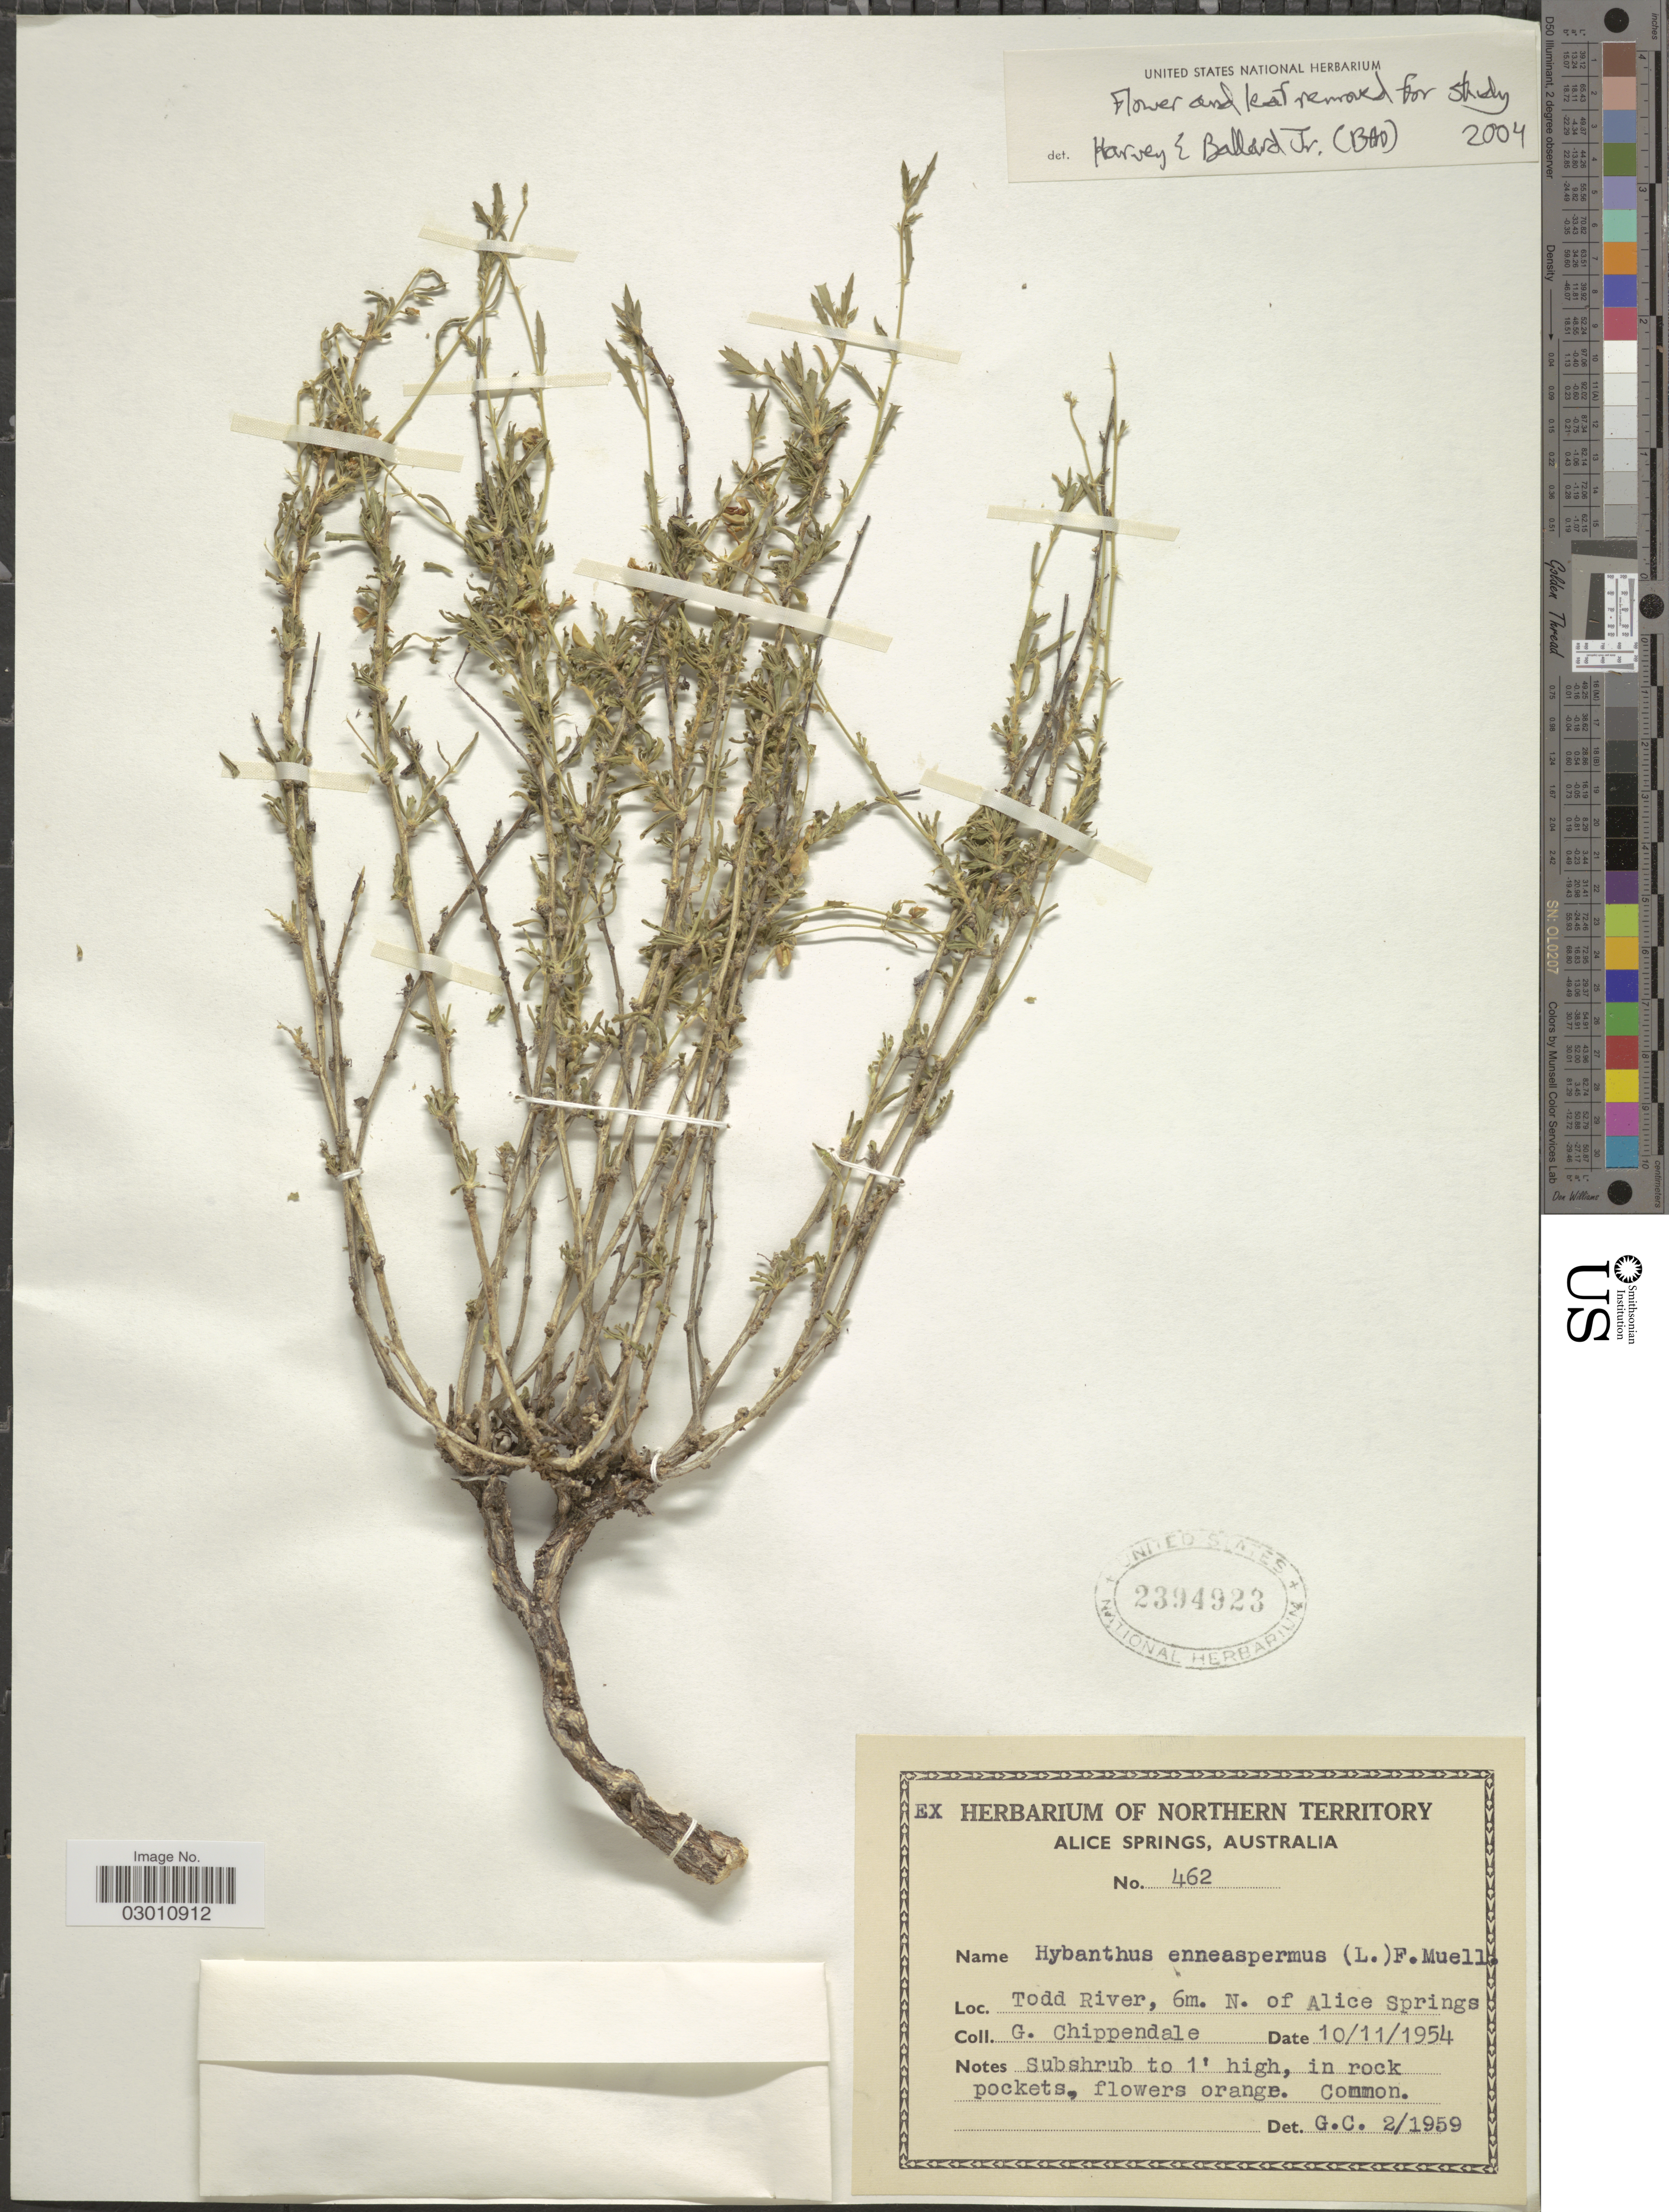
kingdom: Plantae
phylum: Tracheophyta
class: Magnoliopsida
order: Malpighiales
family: Violaceae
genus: Pigea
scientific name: Pigea aurantiaca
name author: (F. Muell. ex Benth.) P.I. Forst.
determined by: Strong, Mark T., (BOT), Smithsonian Institution - National Museum of Natural History (UNITED STATES)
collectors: G. Chippendale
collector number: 462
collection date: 1954-11-10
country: Australia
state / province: Northern Territory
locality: Todd River, 6m. N. of Alice Springs.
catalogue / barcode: US 2394923